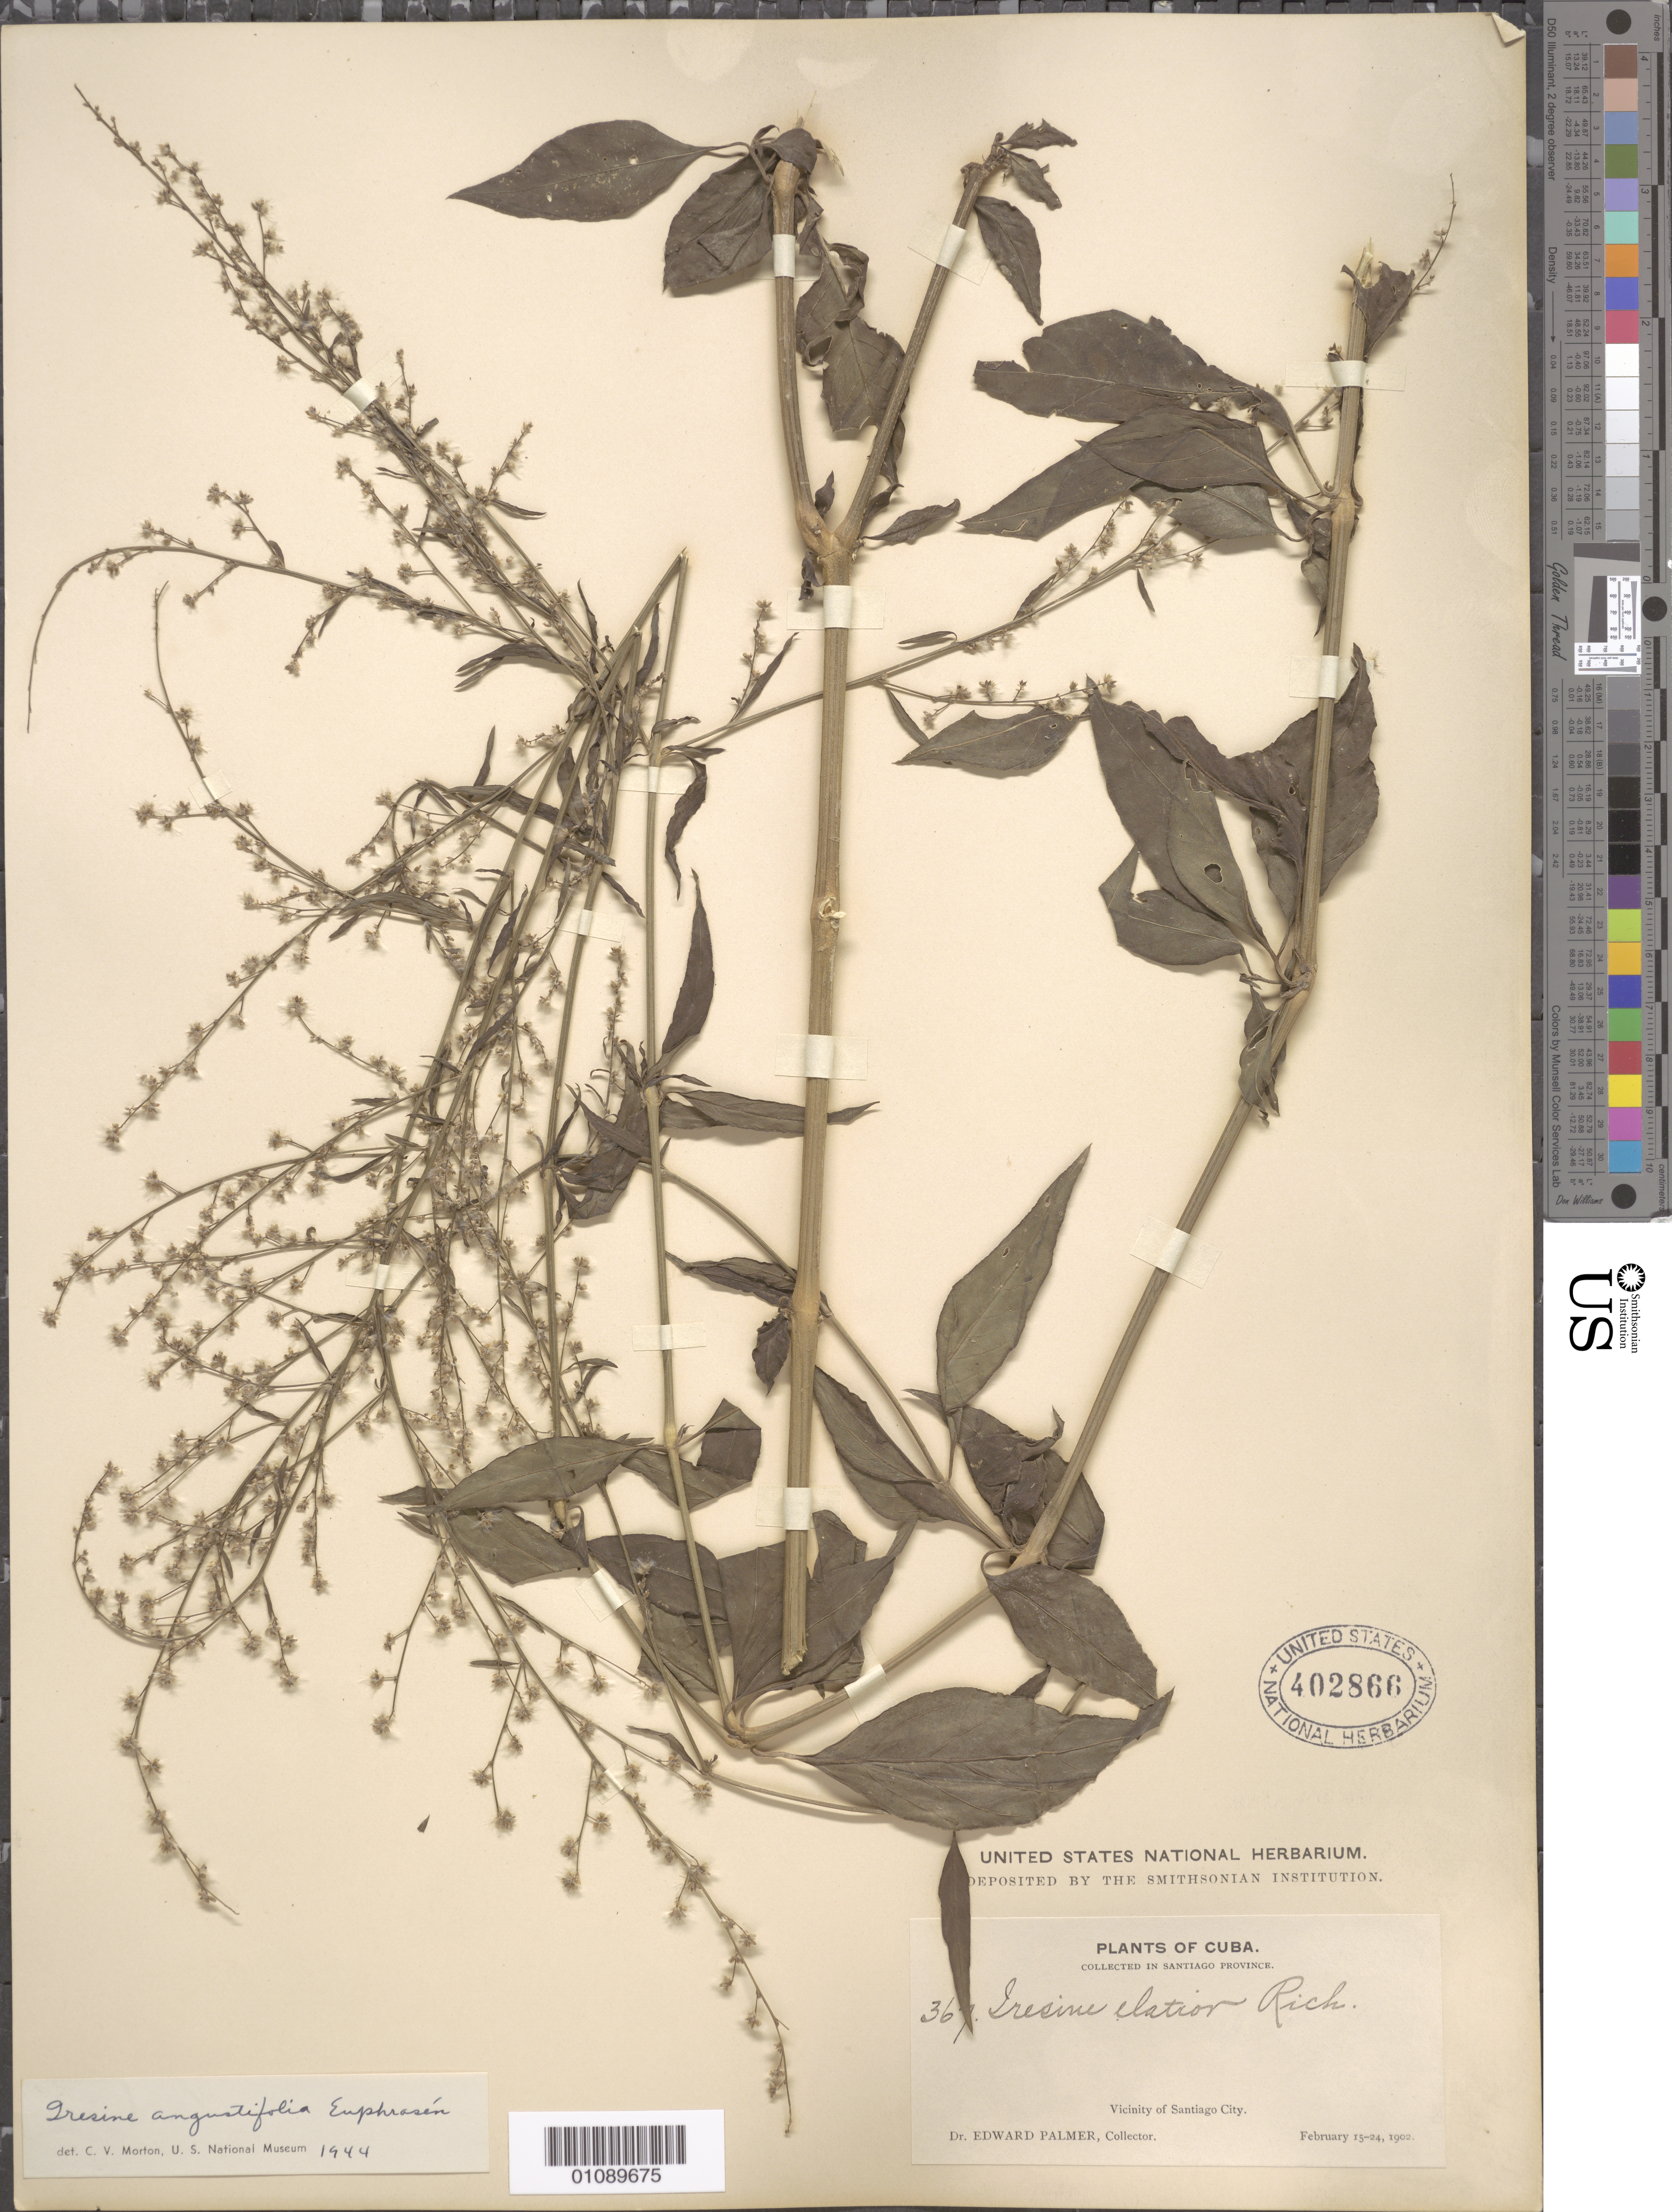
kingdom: Plantae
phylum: Tracheophyta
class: Magnoliopsida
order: Caryophyllales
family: Amaranthaceae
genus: Iresine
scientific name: Iresine angustifolia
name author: Euphrasén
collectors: E. Palmer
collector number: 367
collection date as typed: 15 Feb 1902 to 24 Feb 1902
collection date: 1902-02-15/1902-02-24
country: Cuba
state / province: Santiago de Cuba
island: Cuba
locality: vicinity of Santiago City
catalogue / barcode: US 402866